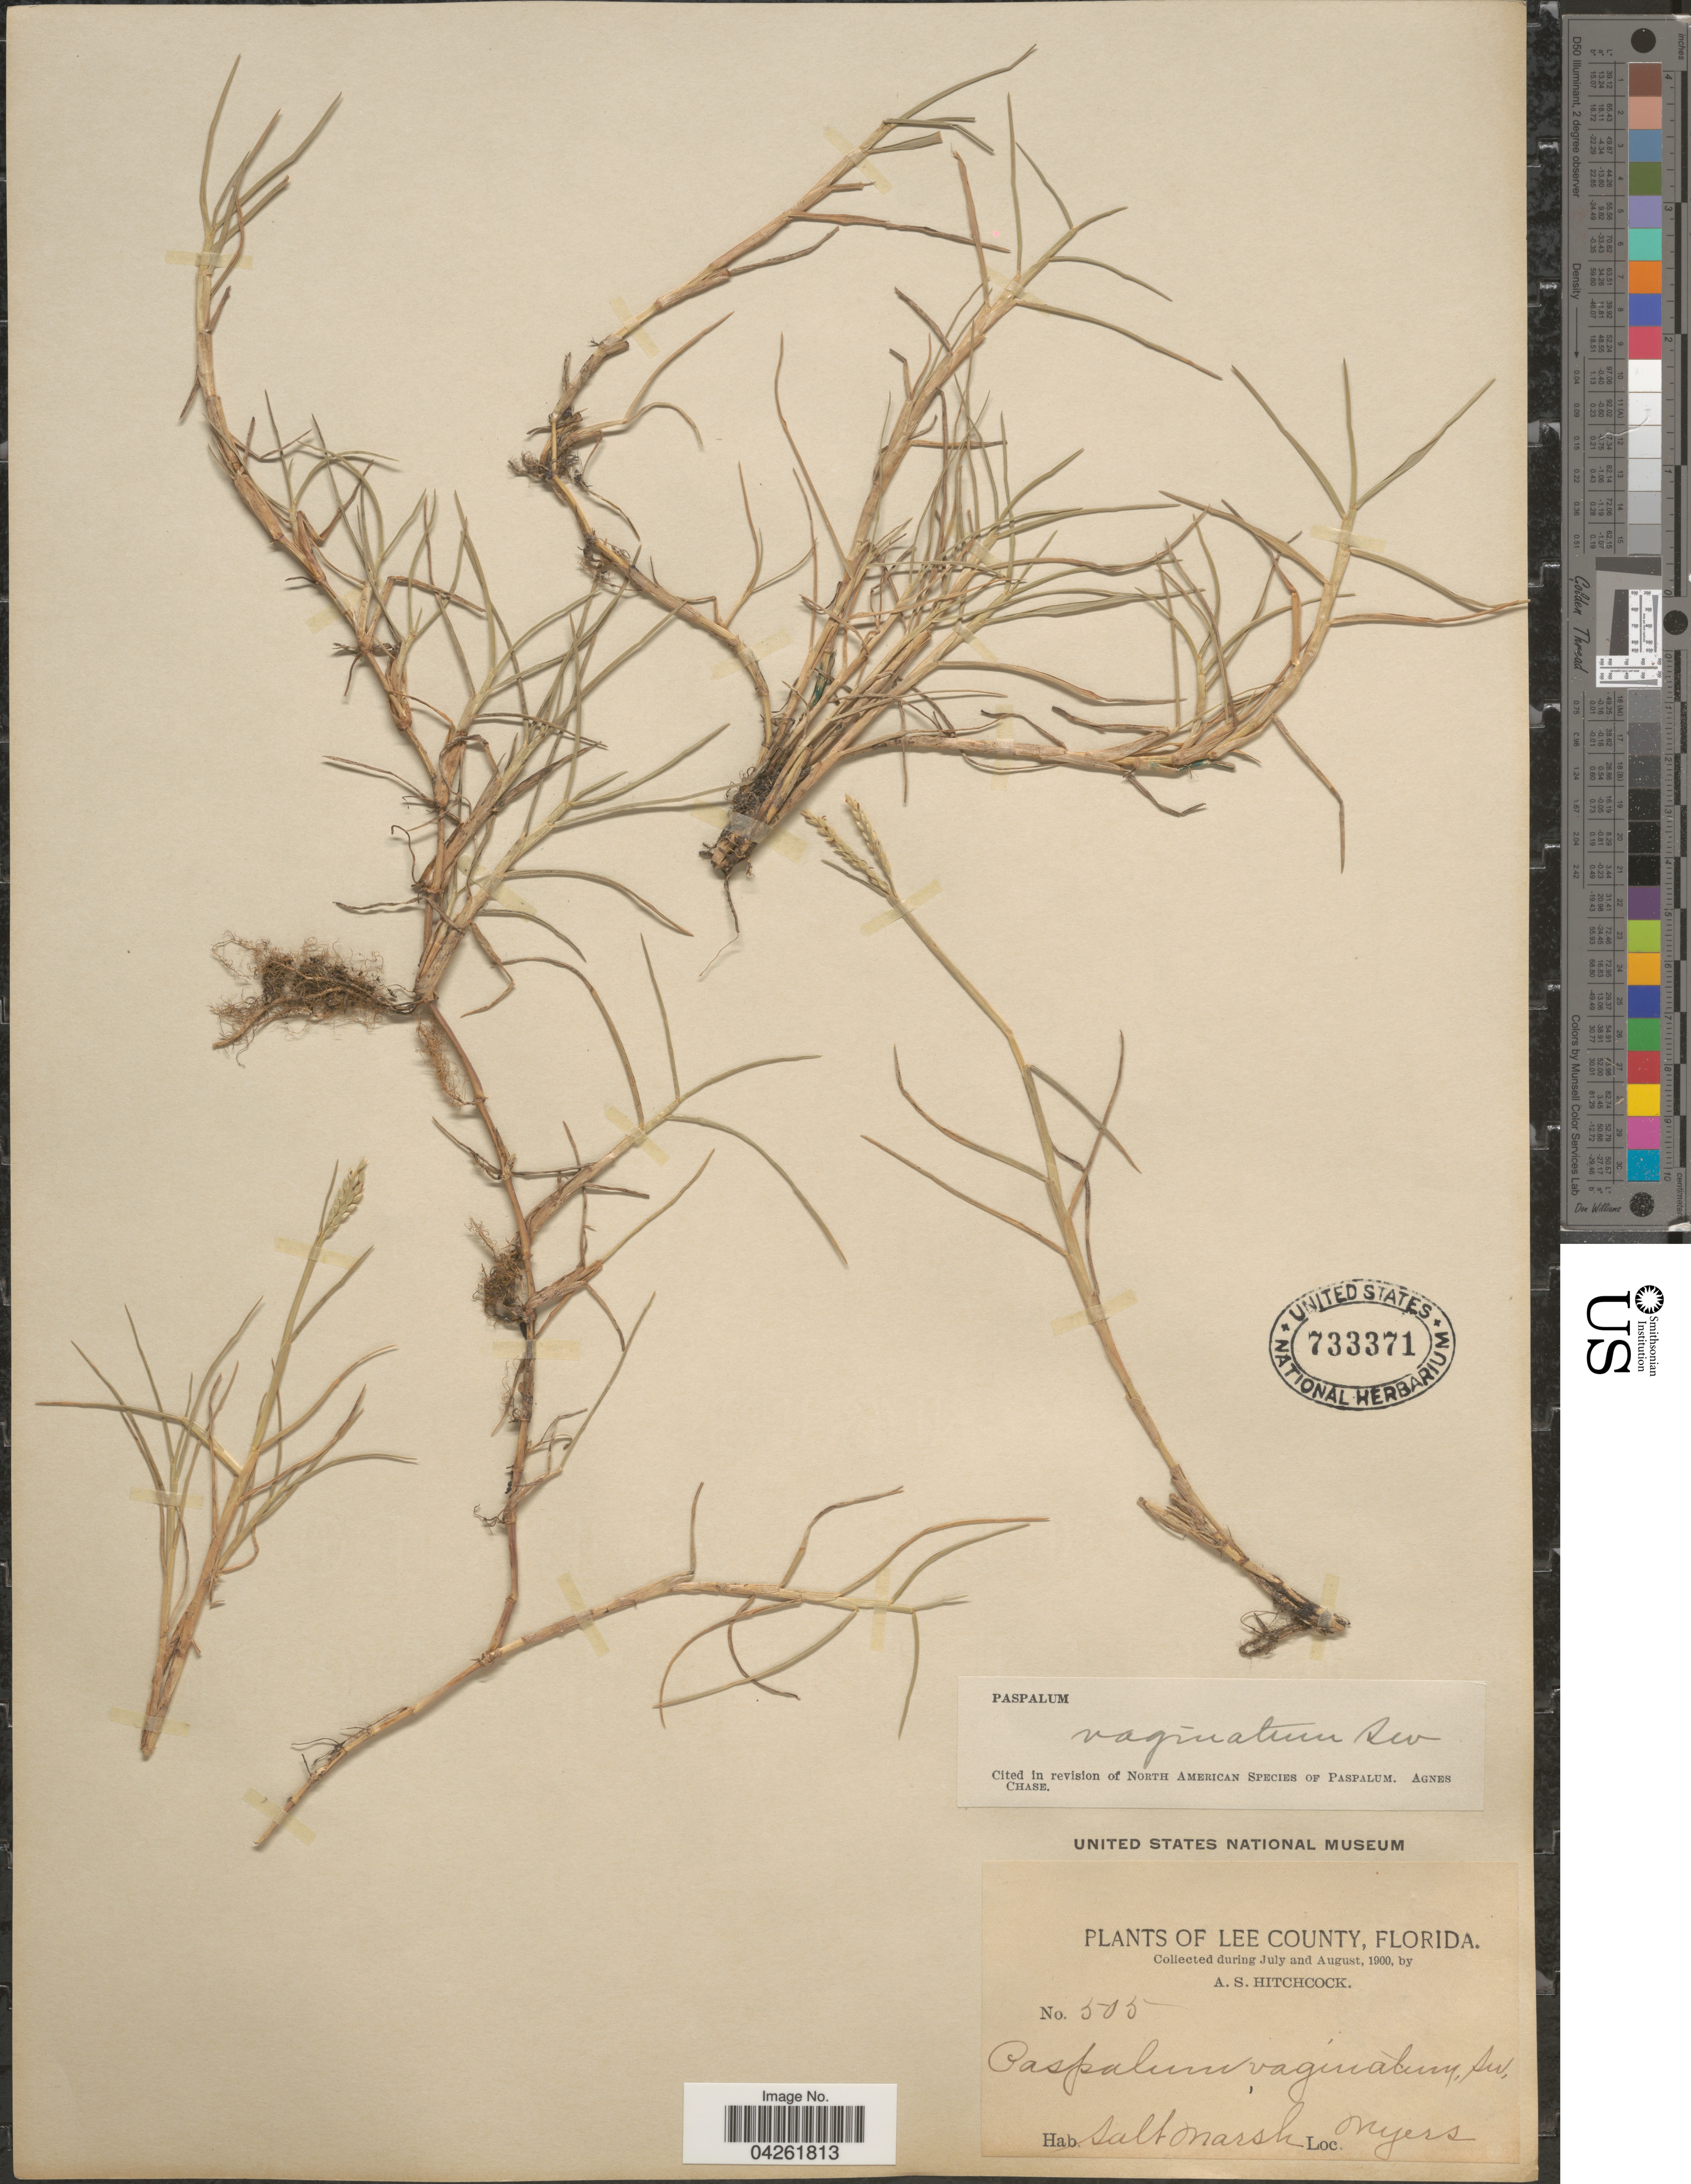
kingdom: Plantae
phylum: Tracheophyta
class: Liliopsida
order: Poales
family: Poaceae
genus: Paspalum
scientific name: Paspalum distichum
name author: L.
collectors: A. S. Hitchcock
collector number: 505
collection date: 1900-07/1900-08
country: United States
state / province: Florida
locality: Lee County. Myers.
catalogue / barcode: US 733371